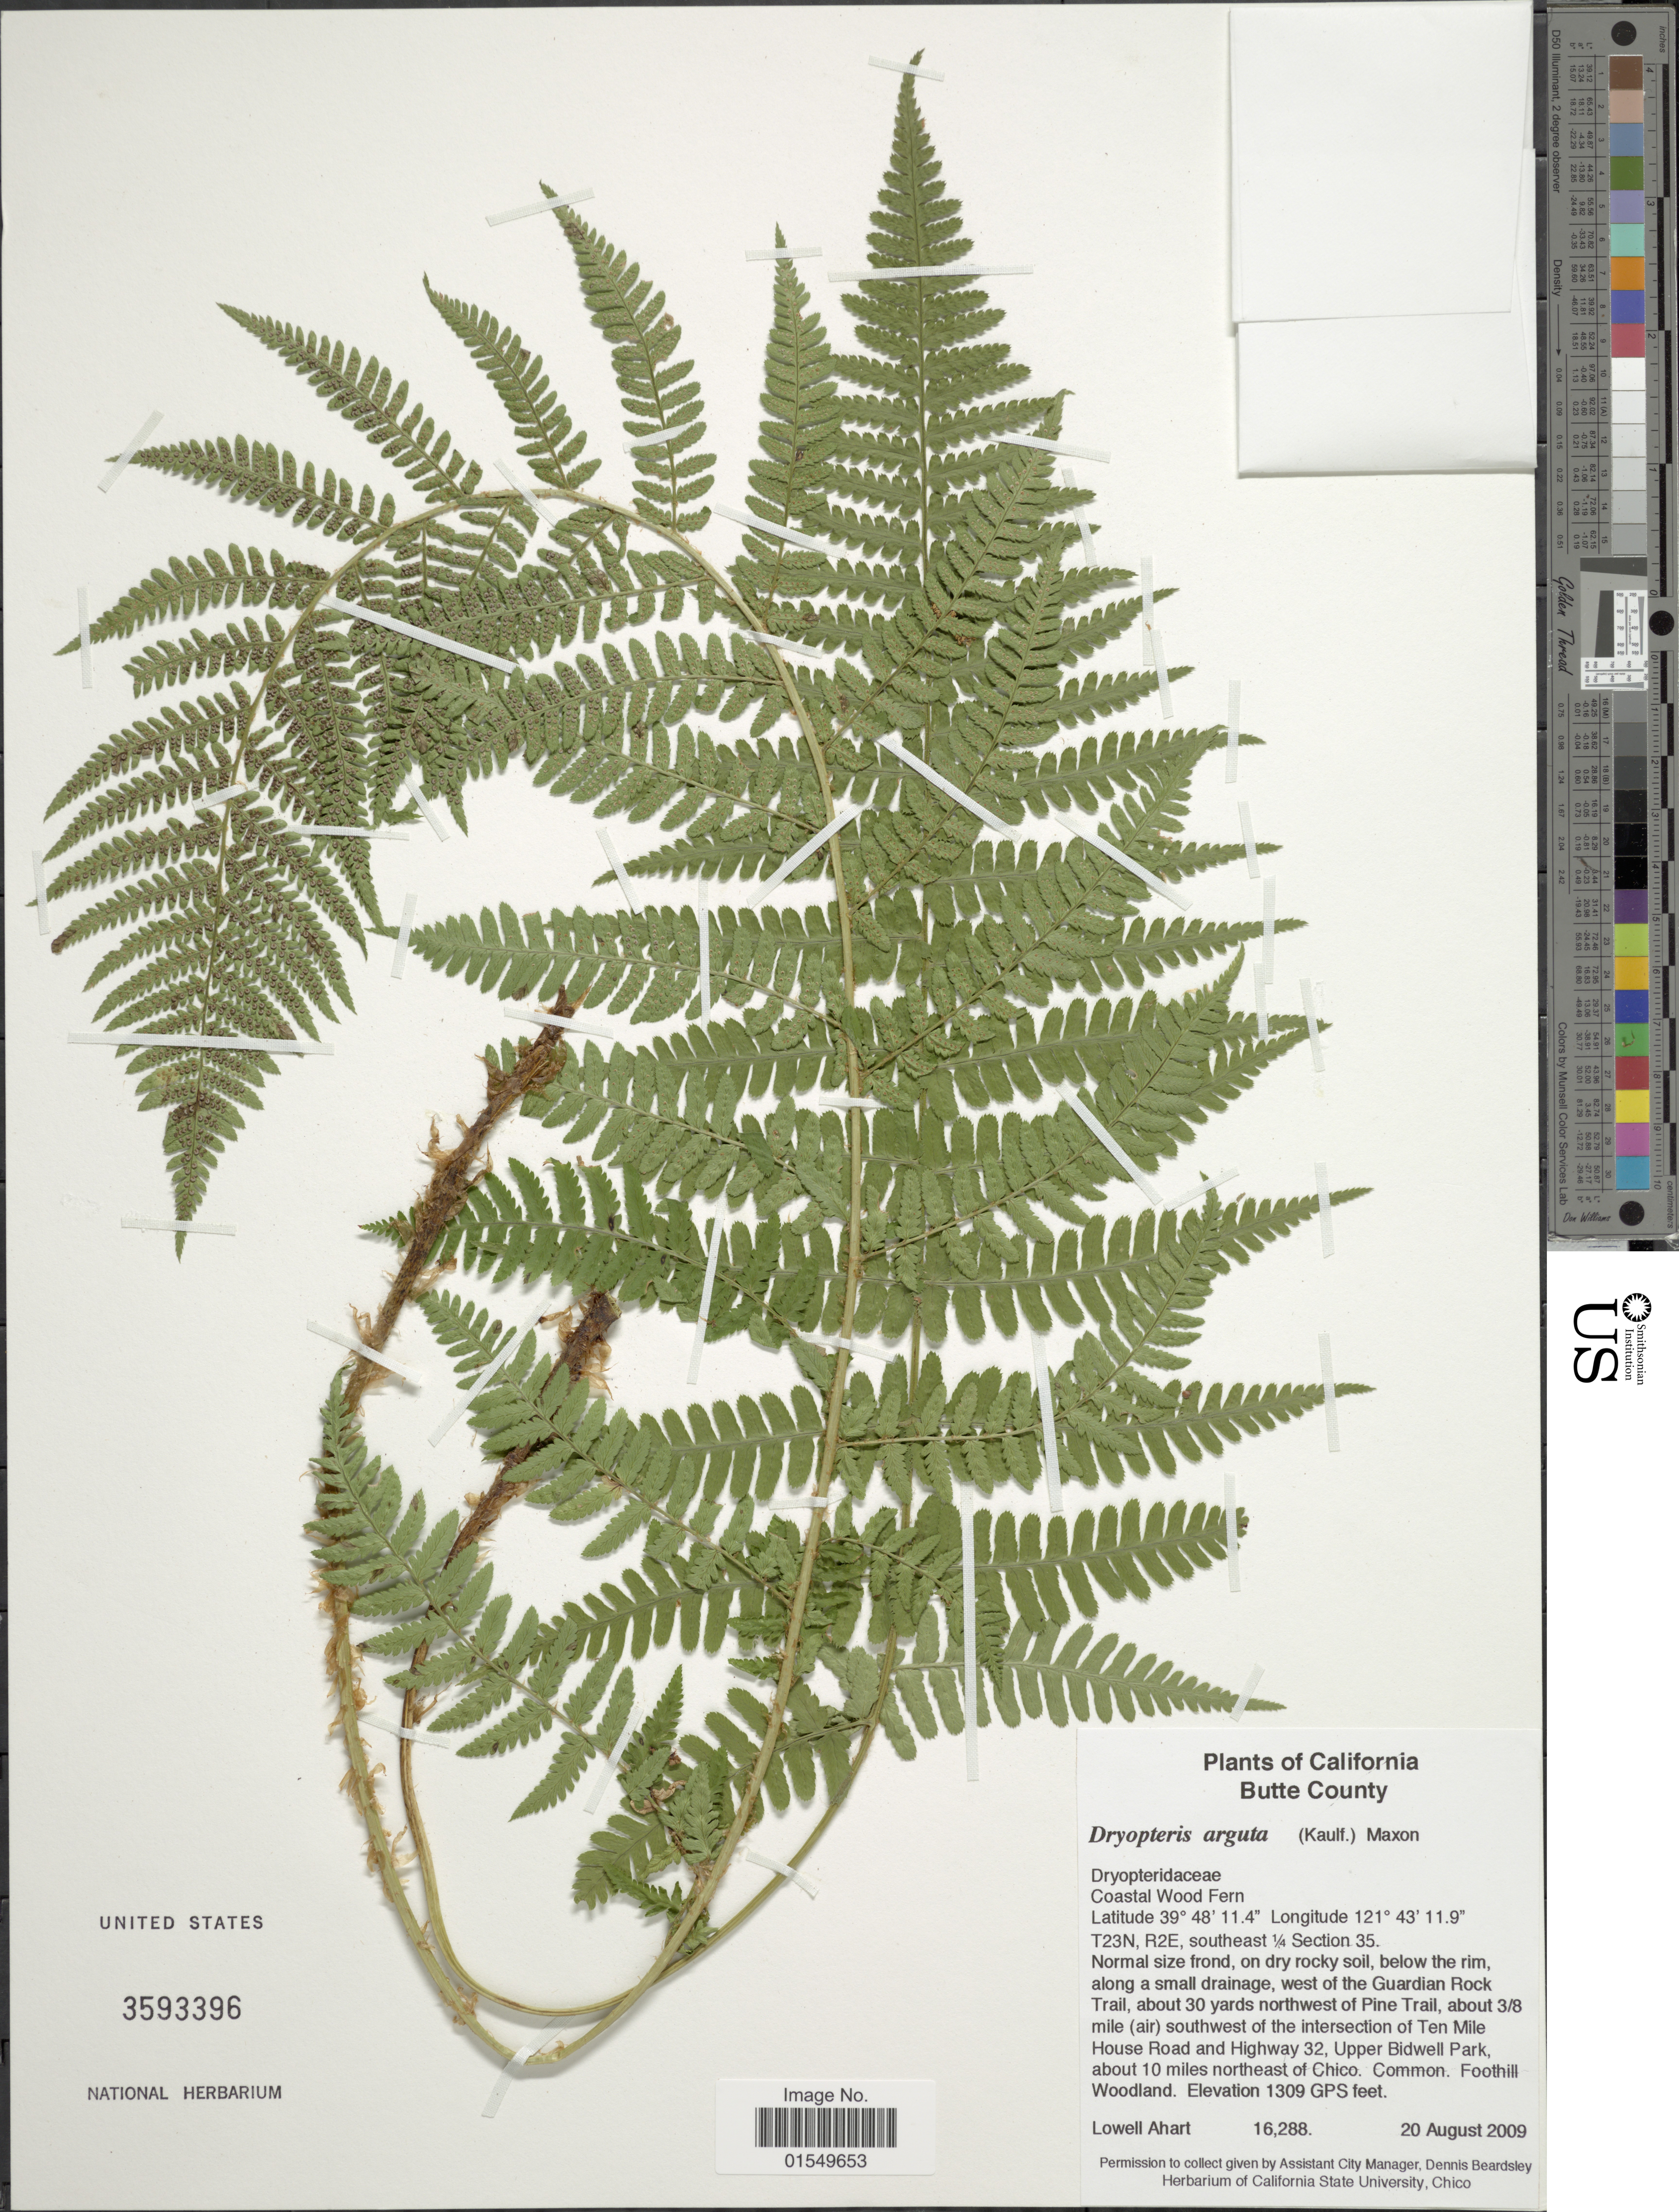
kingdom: Plantae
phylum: Tracheophyta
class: Polypodiopsida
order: Polypodiales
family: Dryopteridaceae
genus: Dryopteris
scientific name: Dryopteris arguta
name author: (Kaulf.) Maxon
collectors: L. Ahart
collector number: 16288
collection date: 2009-08-20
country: United States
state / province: California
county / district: Butte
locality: Butte County, T23N, R2E, southeast 1/4 Section 35, west of the Guardian Rock Trail, about 30 yeards northwest of Pine Trail, about 3/8 mile (air) southwest of the intersection of Ten Mile House Road and Highway 32, Upper Bidwell Park, about 10 miles northeast of Chico, Foothill Woodland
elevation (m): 399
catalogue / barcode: US 3593396